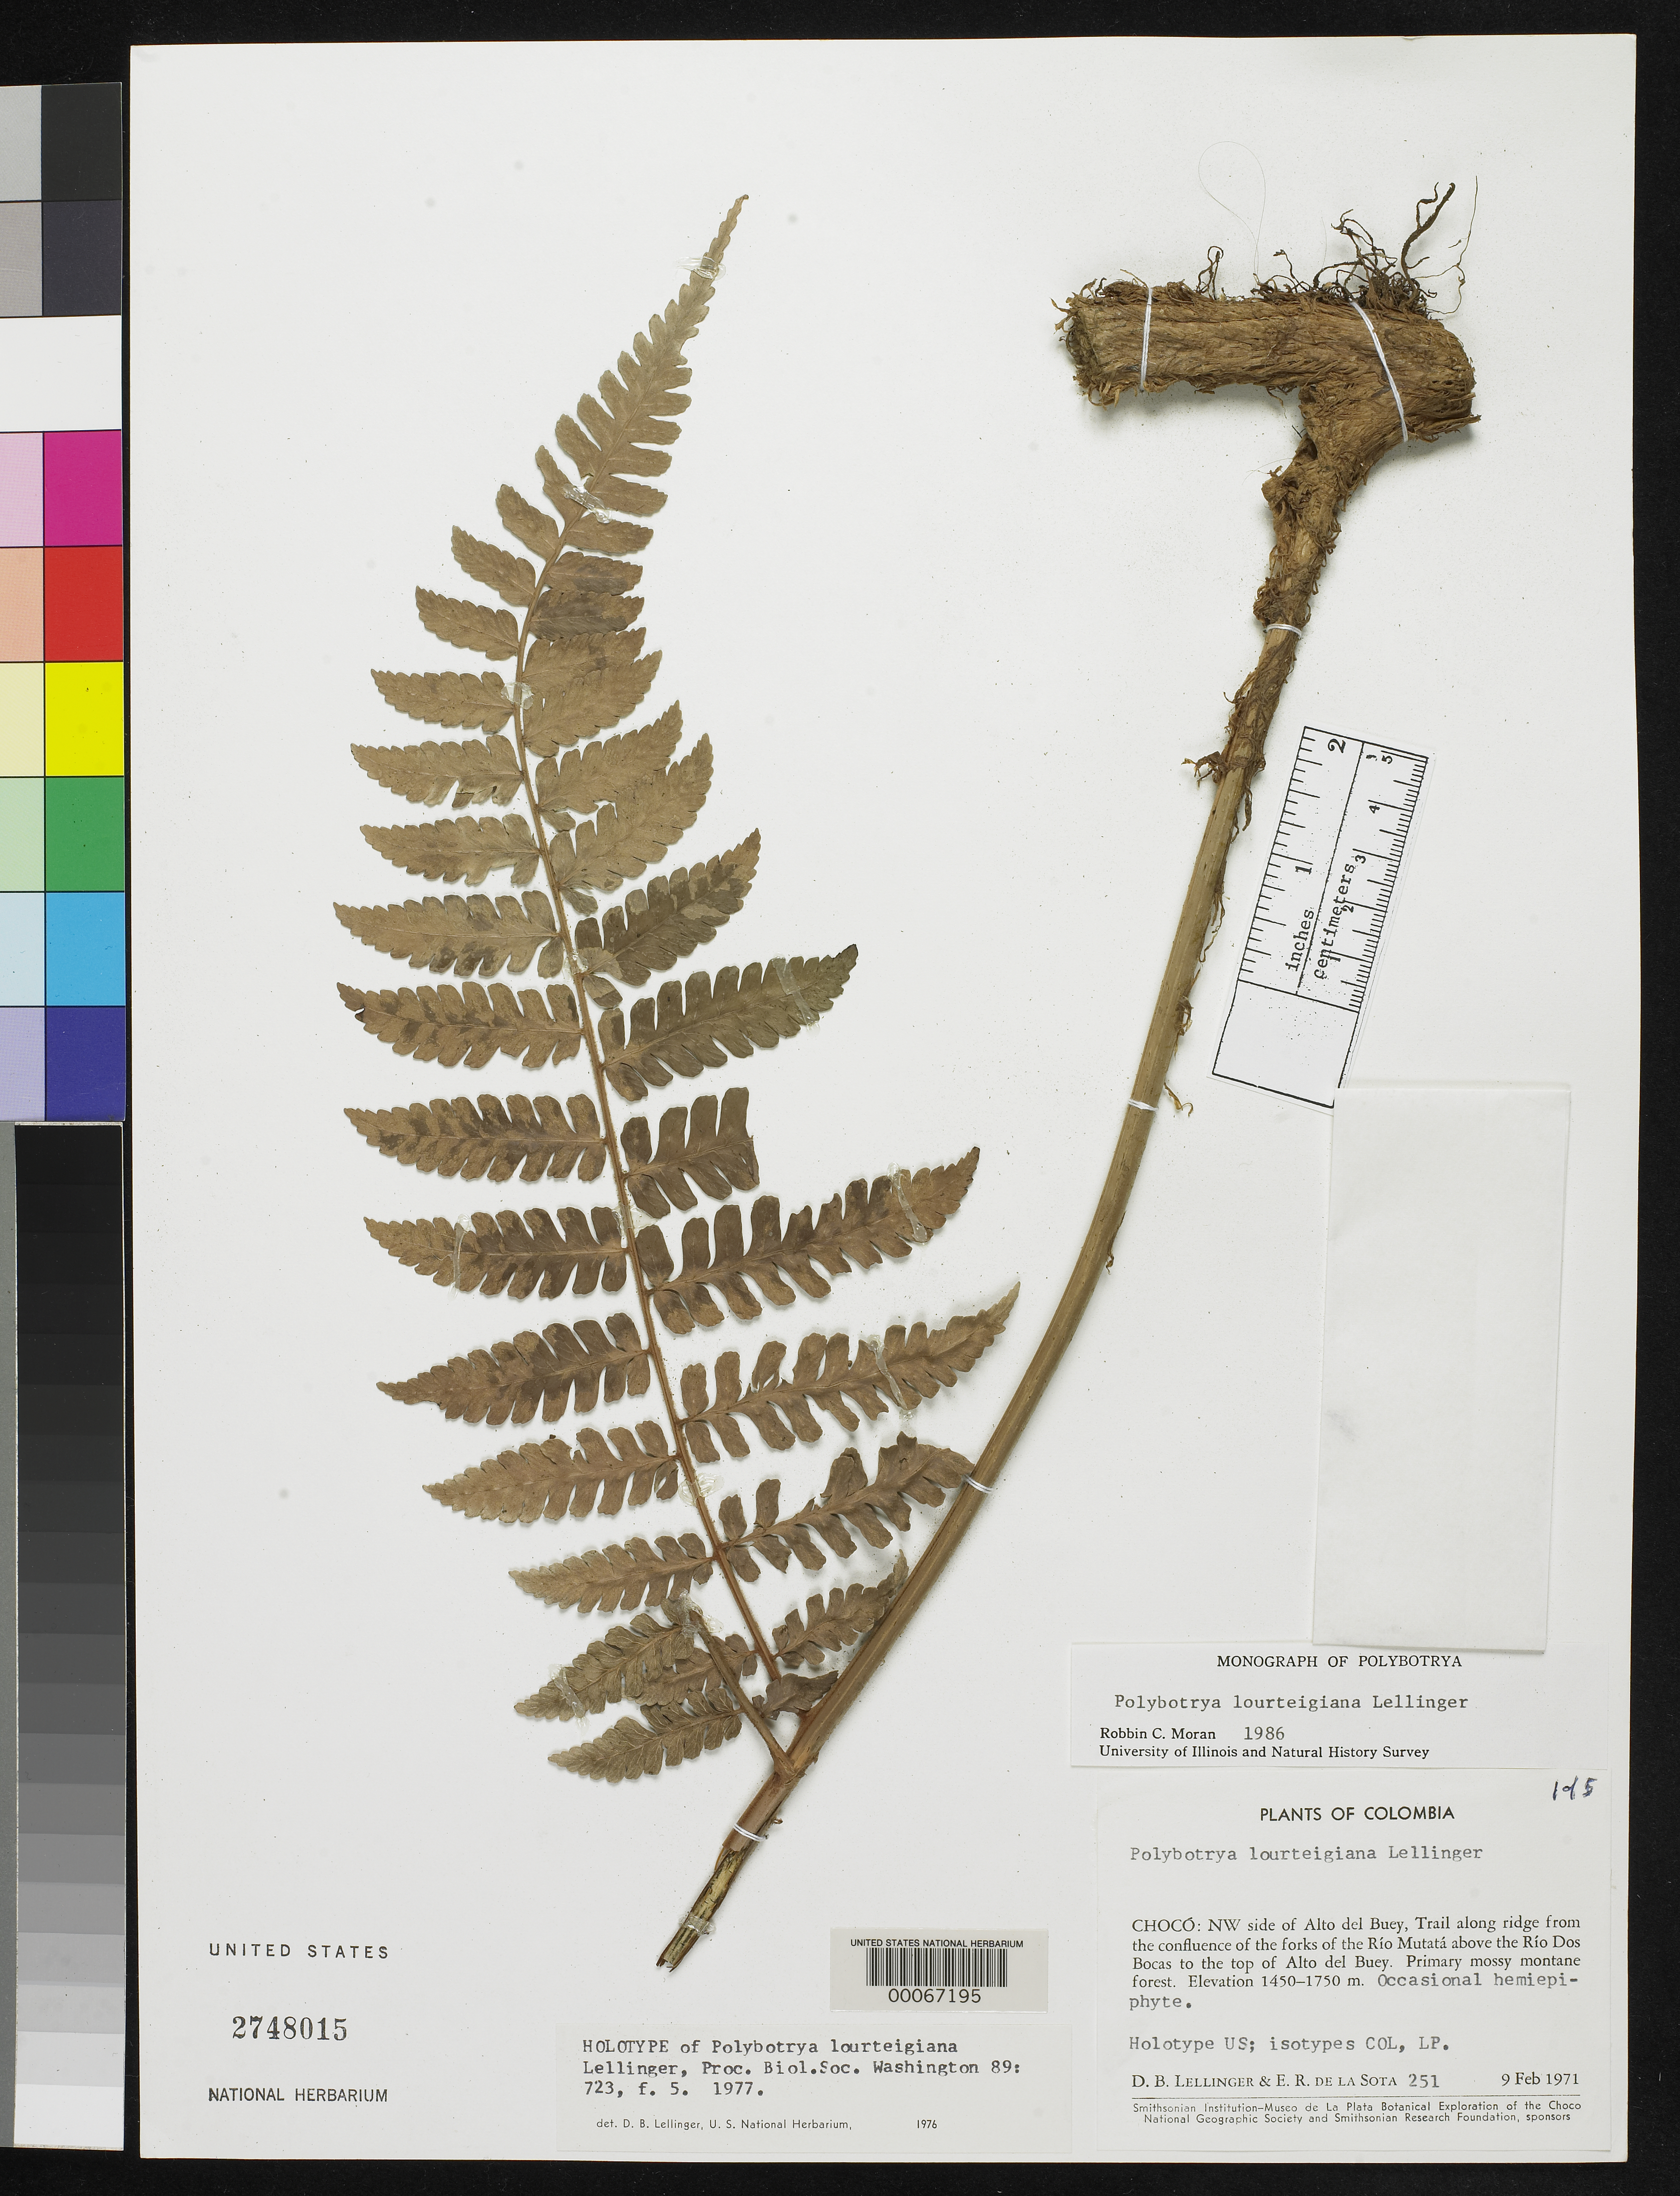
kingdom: Plantae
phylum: Tracheophyta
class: Polypodiopsida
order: Polypodiales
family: Dryopteridaceae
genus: Polybotrya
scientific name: Polybotrya lourteigiana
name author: Lellinger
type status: Holotype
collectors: D. B. Lellinger & E. R. de la Sota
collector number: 251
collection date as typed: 09 Feb 1971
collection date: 1971-02-09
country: Colombia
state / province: Chocó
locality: NW side of Alto del Buey, Trail along ridge from confluence of forks of Rio Mutata, above Rio do Bocas.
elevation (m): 1450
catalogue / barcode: US 2748015